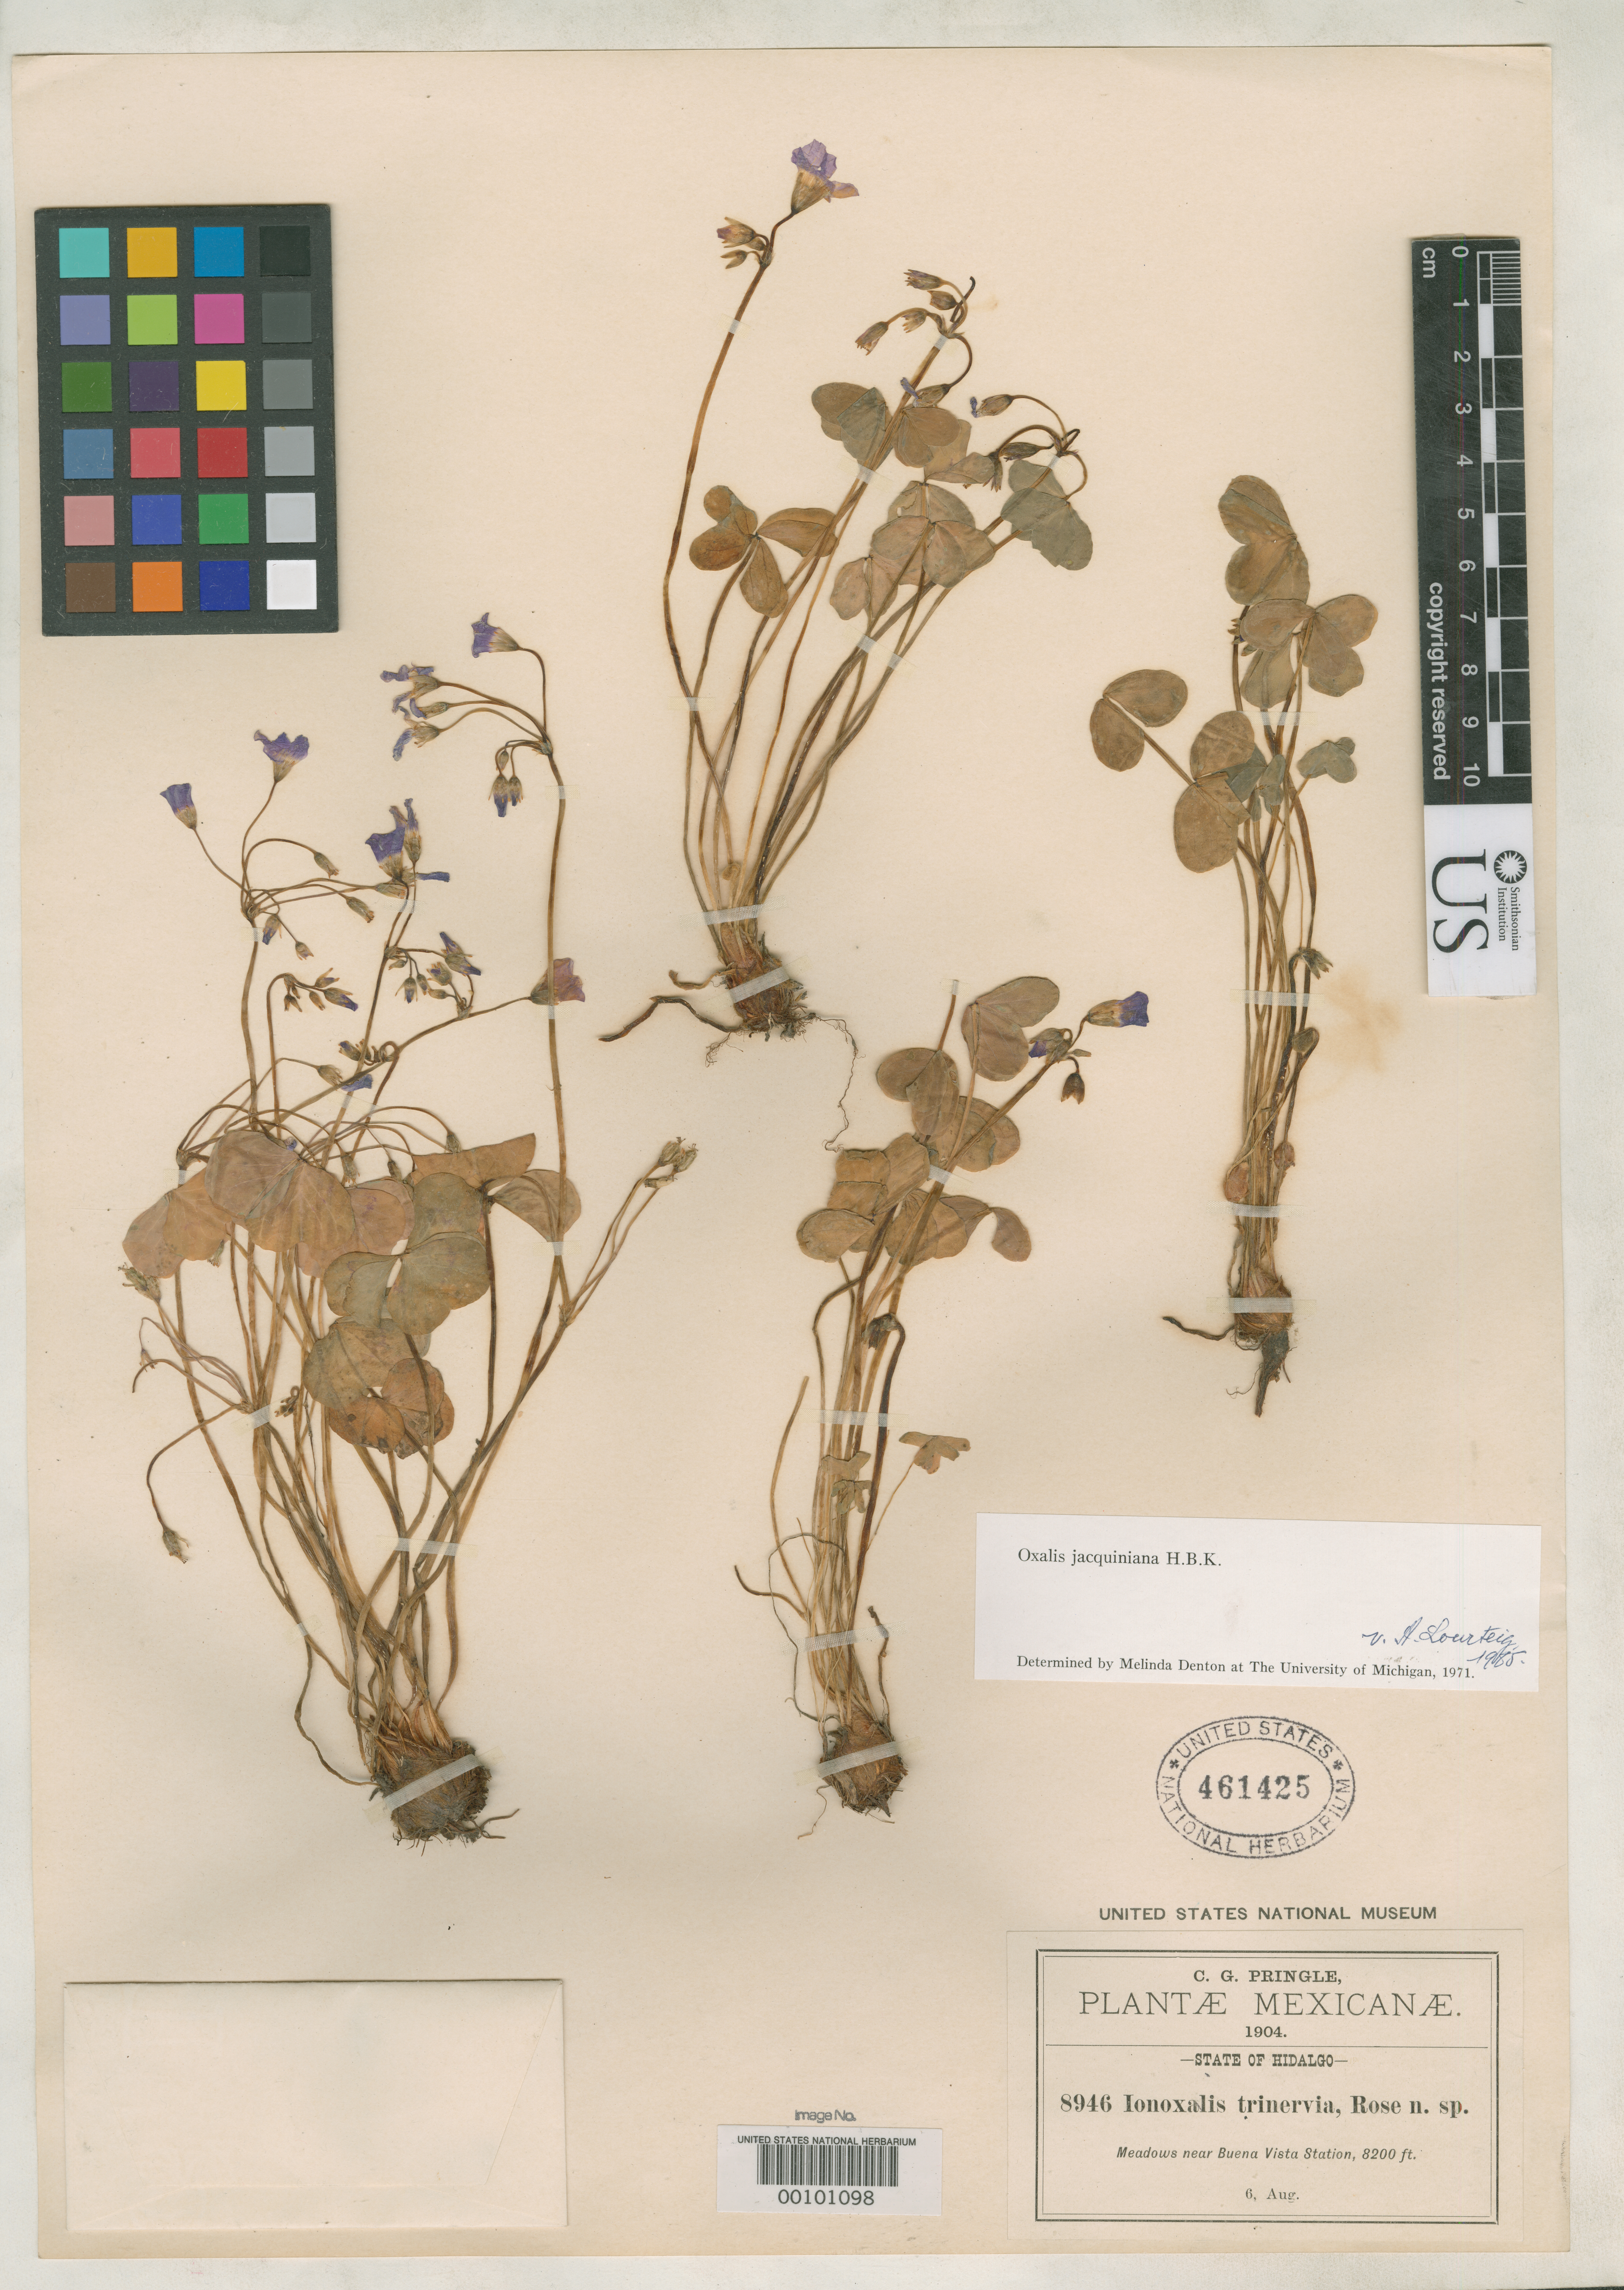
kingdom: Plantae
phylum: Tracheophyta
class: Magnoliopsida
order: Oxalidales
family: Oxalidaceae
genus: Ionoxalis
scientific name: Ionoxalis trinervia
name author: Rose ex Small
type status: Isotype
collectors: C. G. Pringle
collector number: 8946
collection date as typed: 06 Aug 1904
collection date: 1904-08-06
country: Mexico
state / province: Hidalgo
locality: Near Buena Vista Station.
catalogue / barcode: US 461425